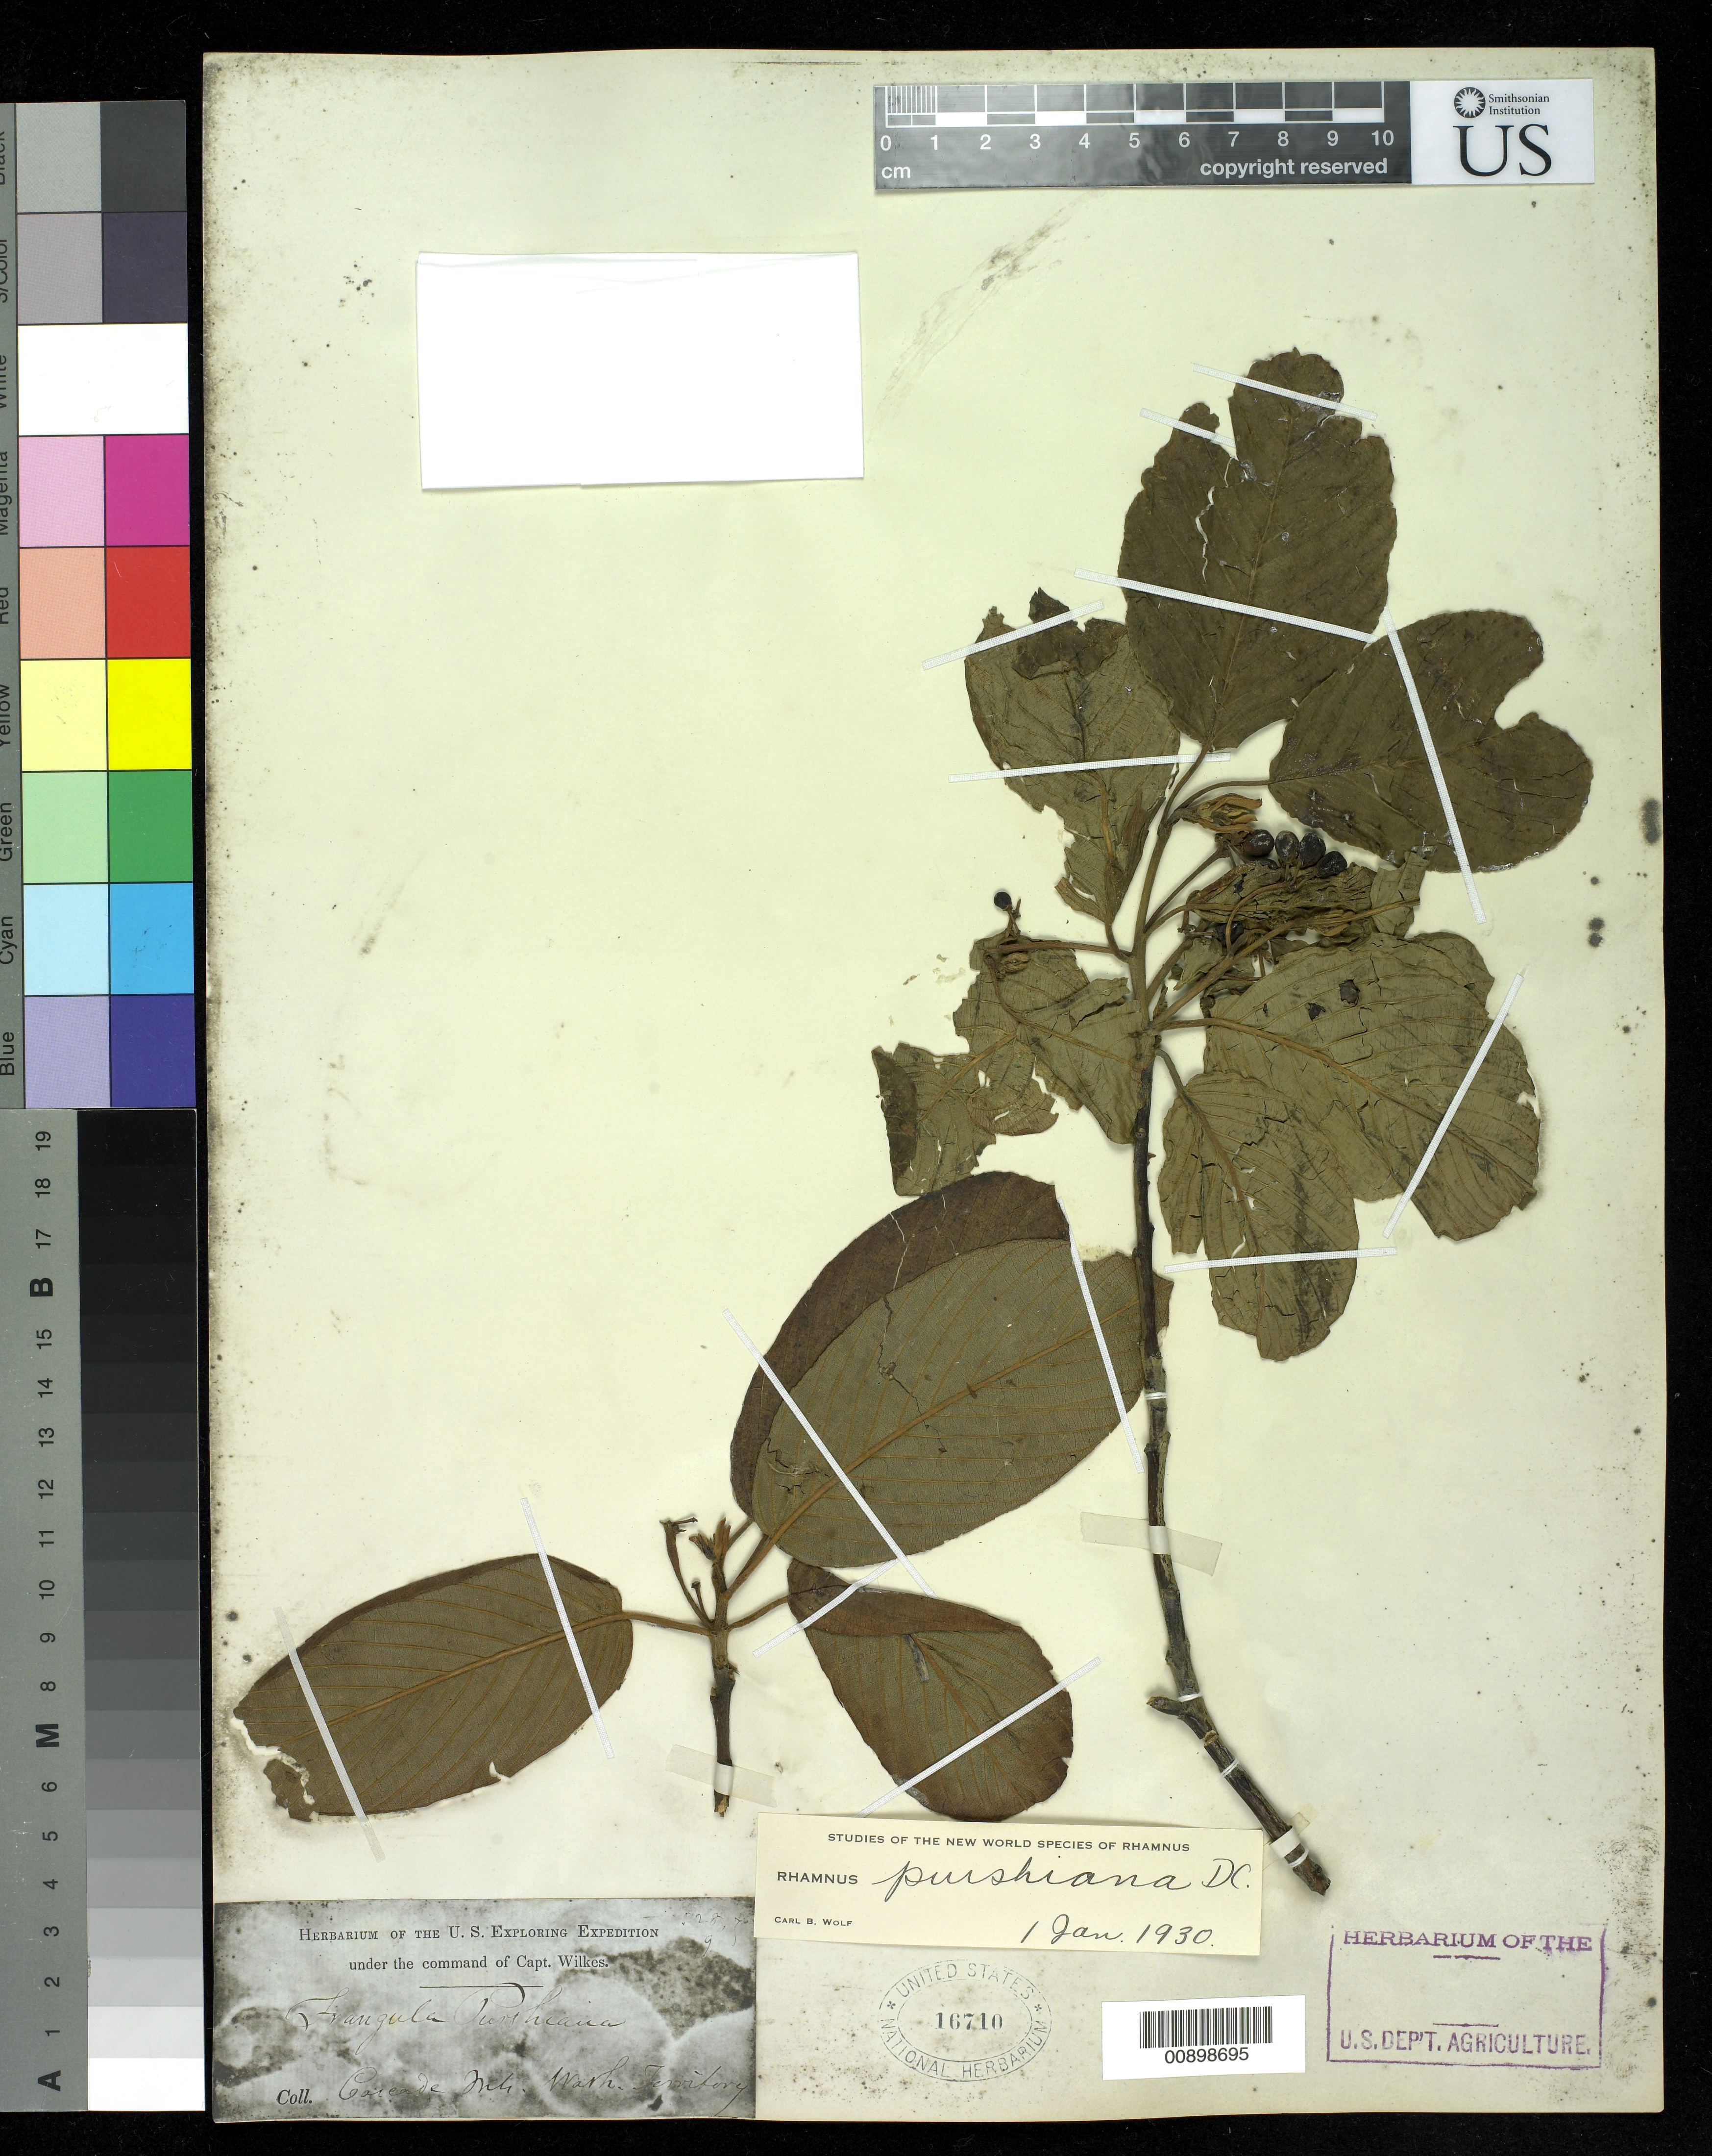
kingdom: Plantae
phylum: Tracheophyta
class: Magnoliopsida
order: Rosales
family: Rhamnaceae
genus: Frangula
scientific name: Frangula purshiana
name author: (DC.) A. Gray ex J.G. Cooper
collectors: Wilkes Explor. Exped.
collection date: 1838/1842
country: United States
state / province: Washington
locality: Cascade Mts.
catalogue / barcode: US 16710